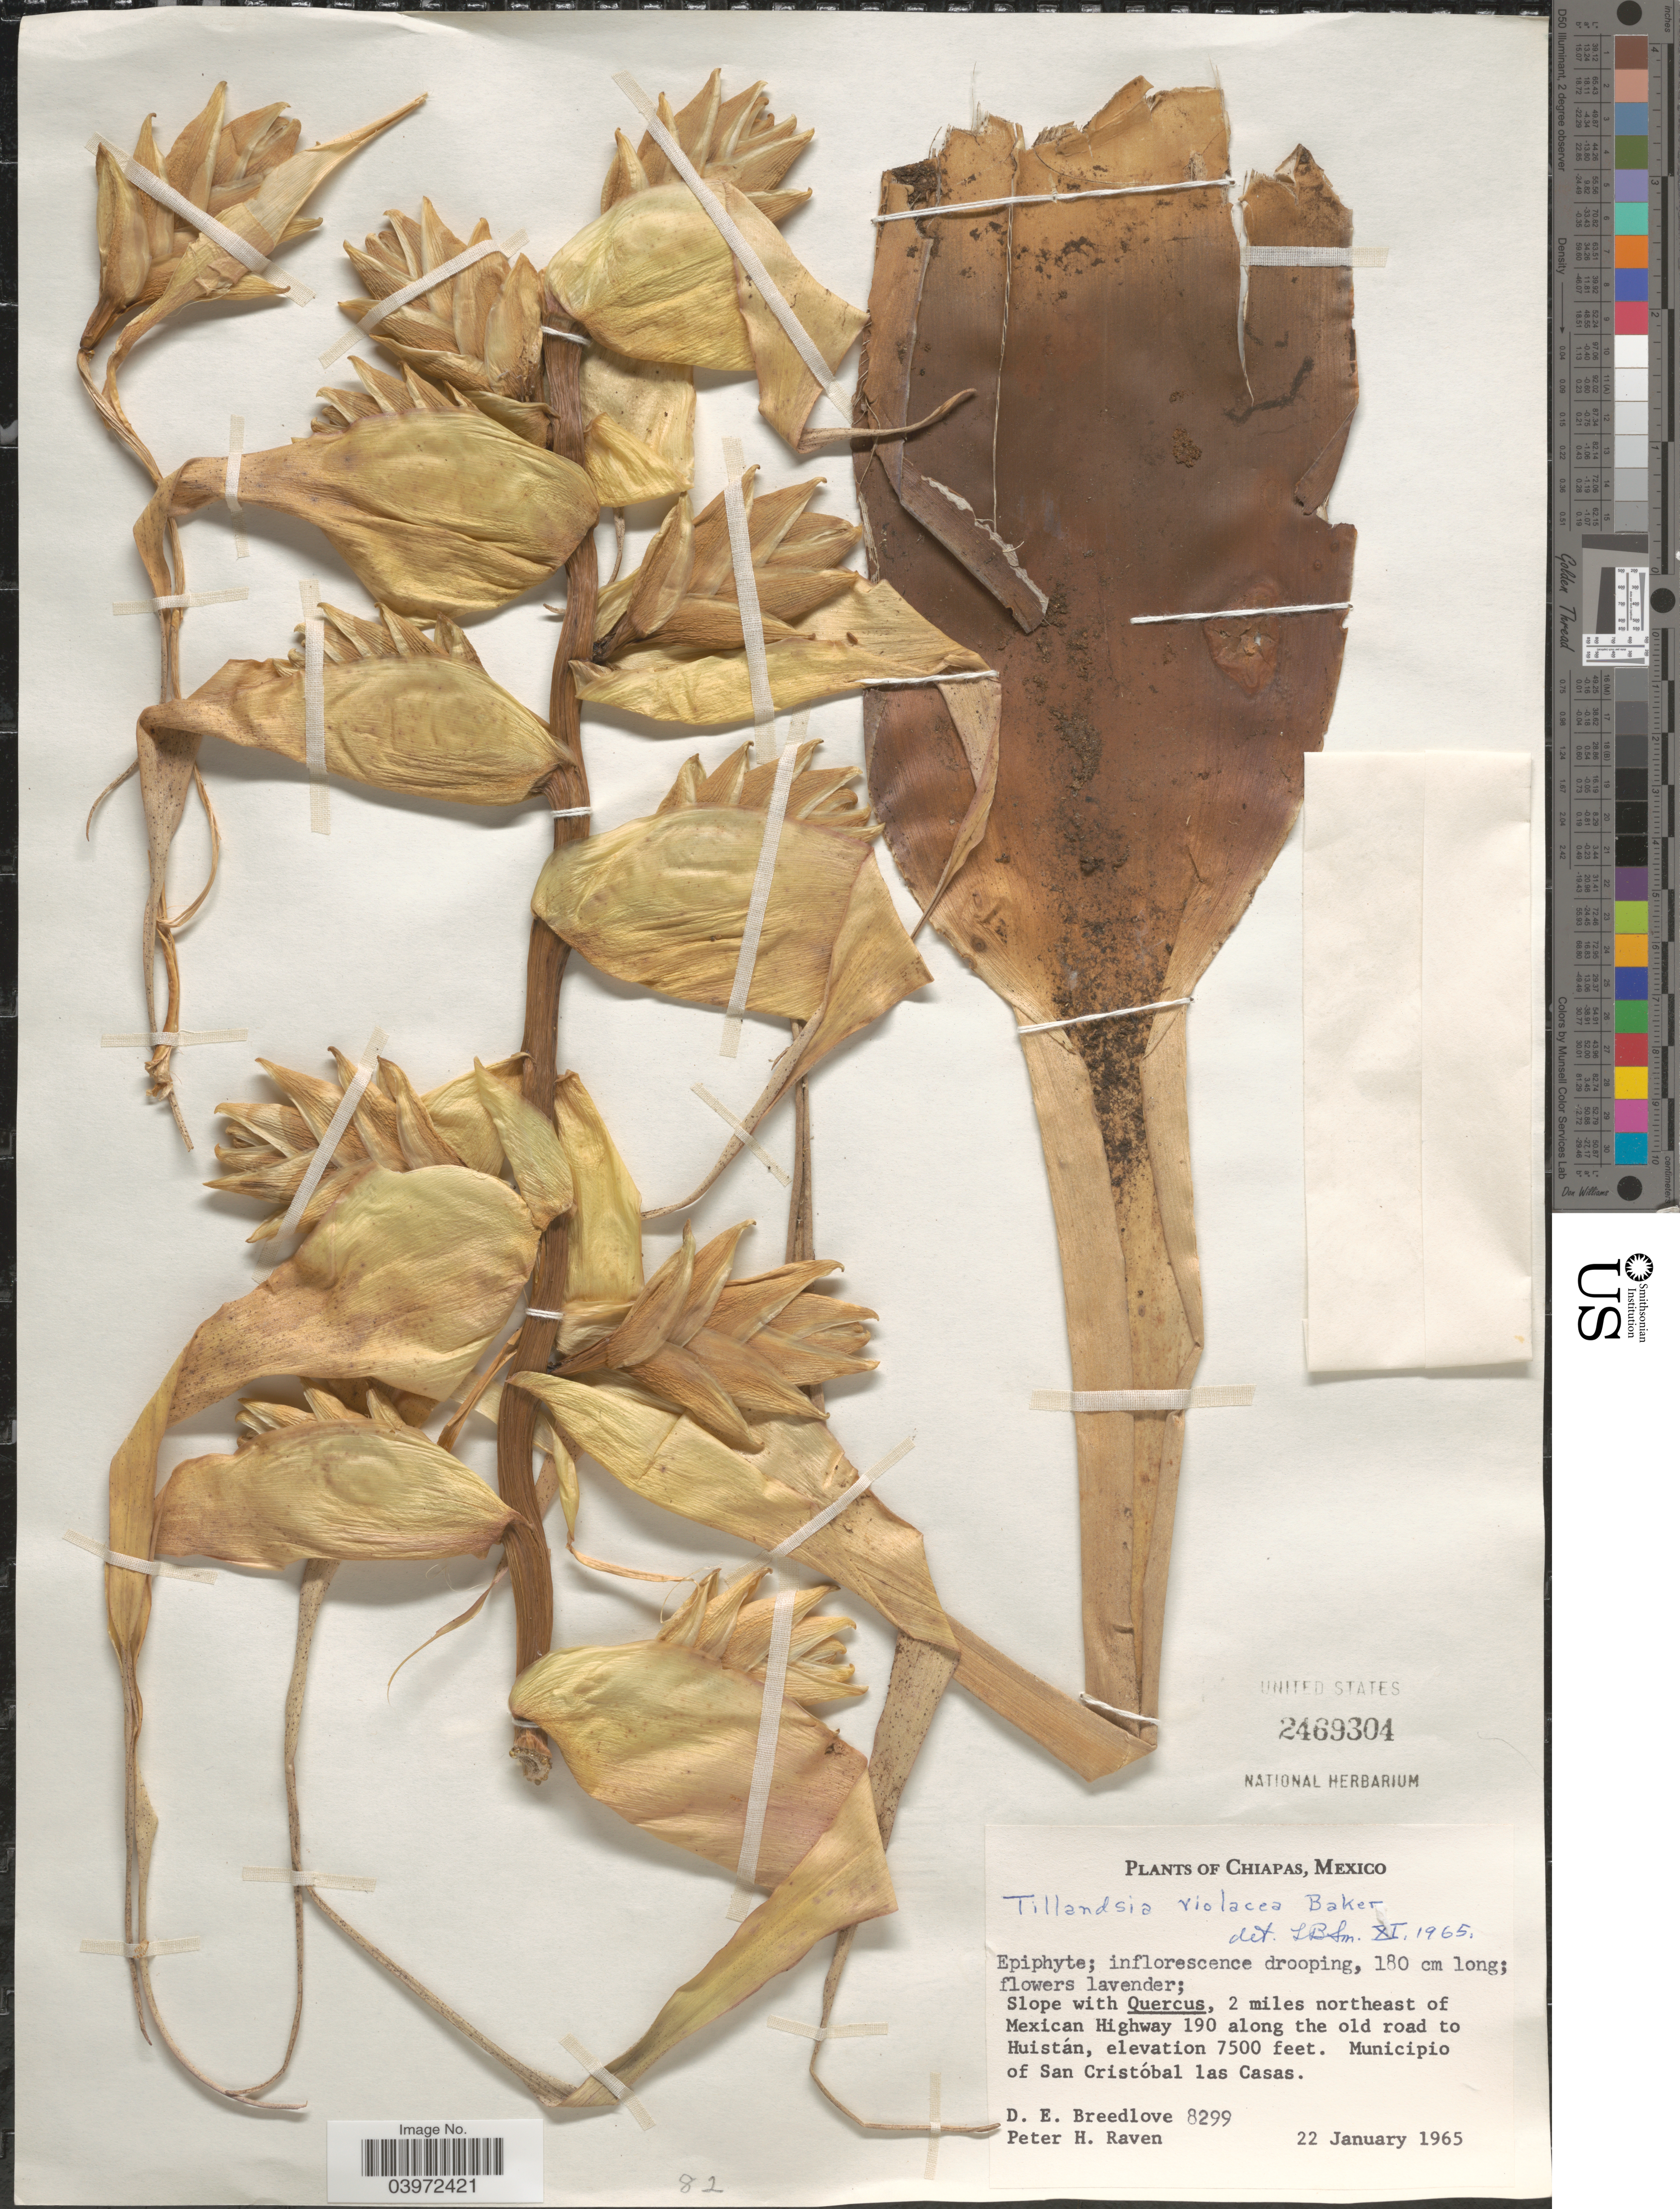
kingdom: Plantae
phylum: Tracheophyta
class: Liliopsida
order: Poales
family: Bromeliaceae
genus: Tillandsia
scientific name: Tillandsia violacea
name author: Klotzsch ex Beer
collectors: D. E. Breedlove & P. Raven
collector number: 8299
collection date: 1965-01-22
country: Mexico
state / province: Chiapas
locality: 2 miles northeast of Mexican Highway 190 along the old road to Huistán. Municipio of San Cristóbal las Casas.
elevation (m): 2286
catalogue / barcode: US 2469304